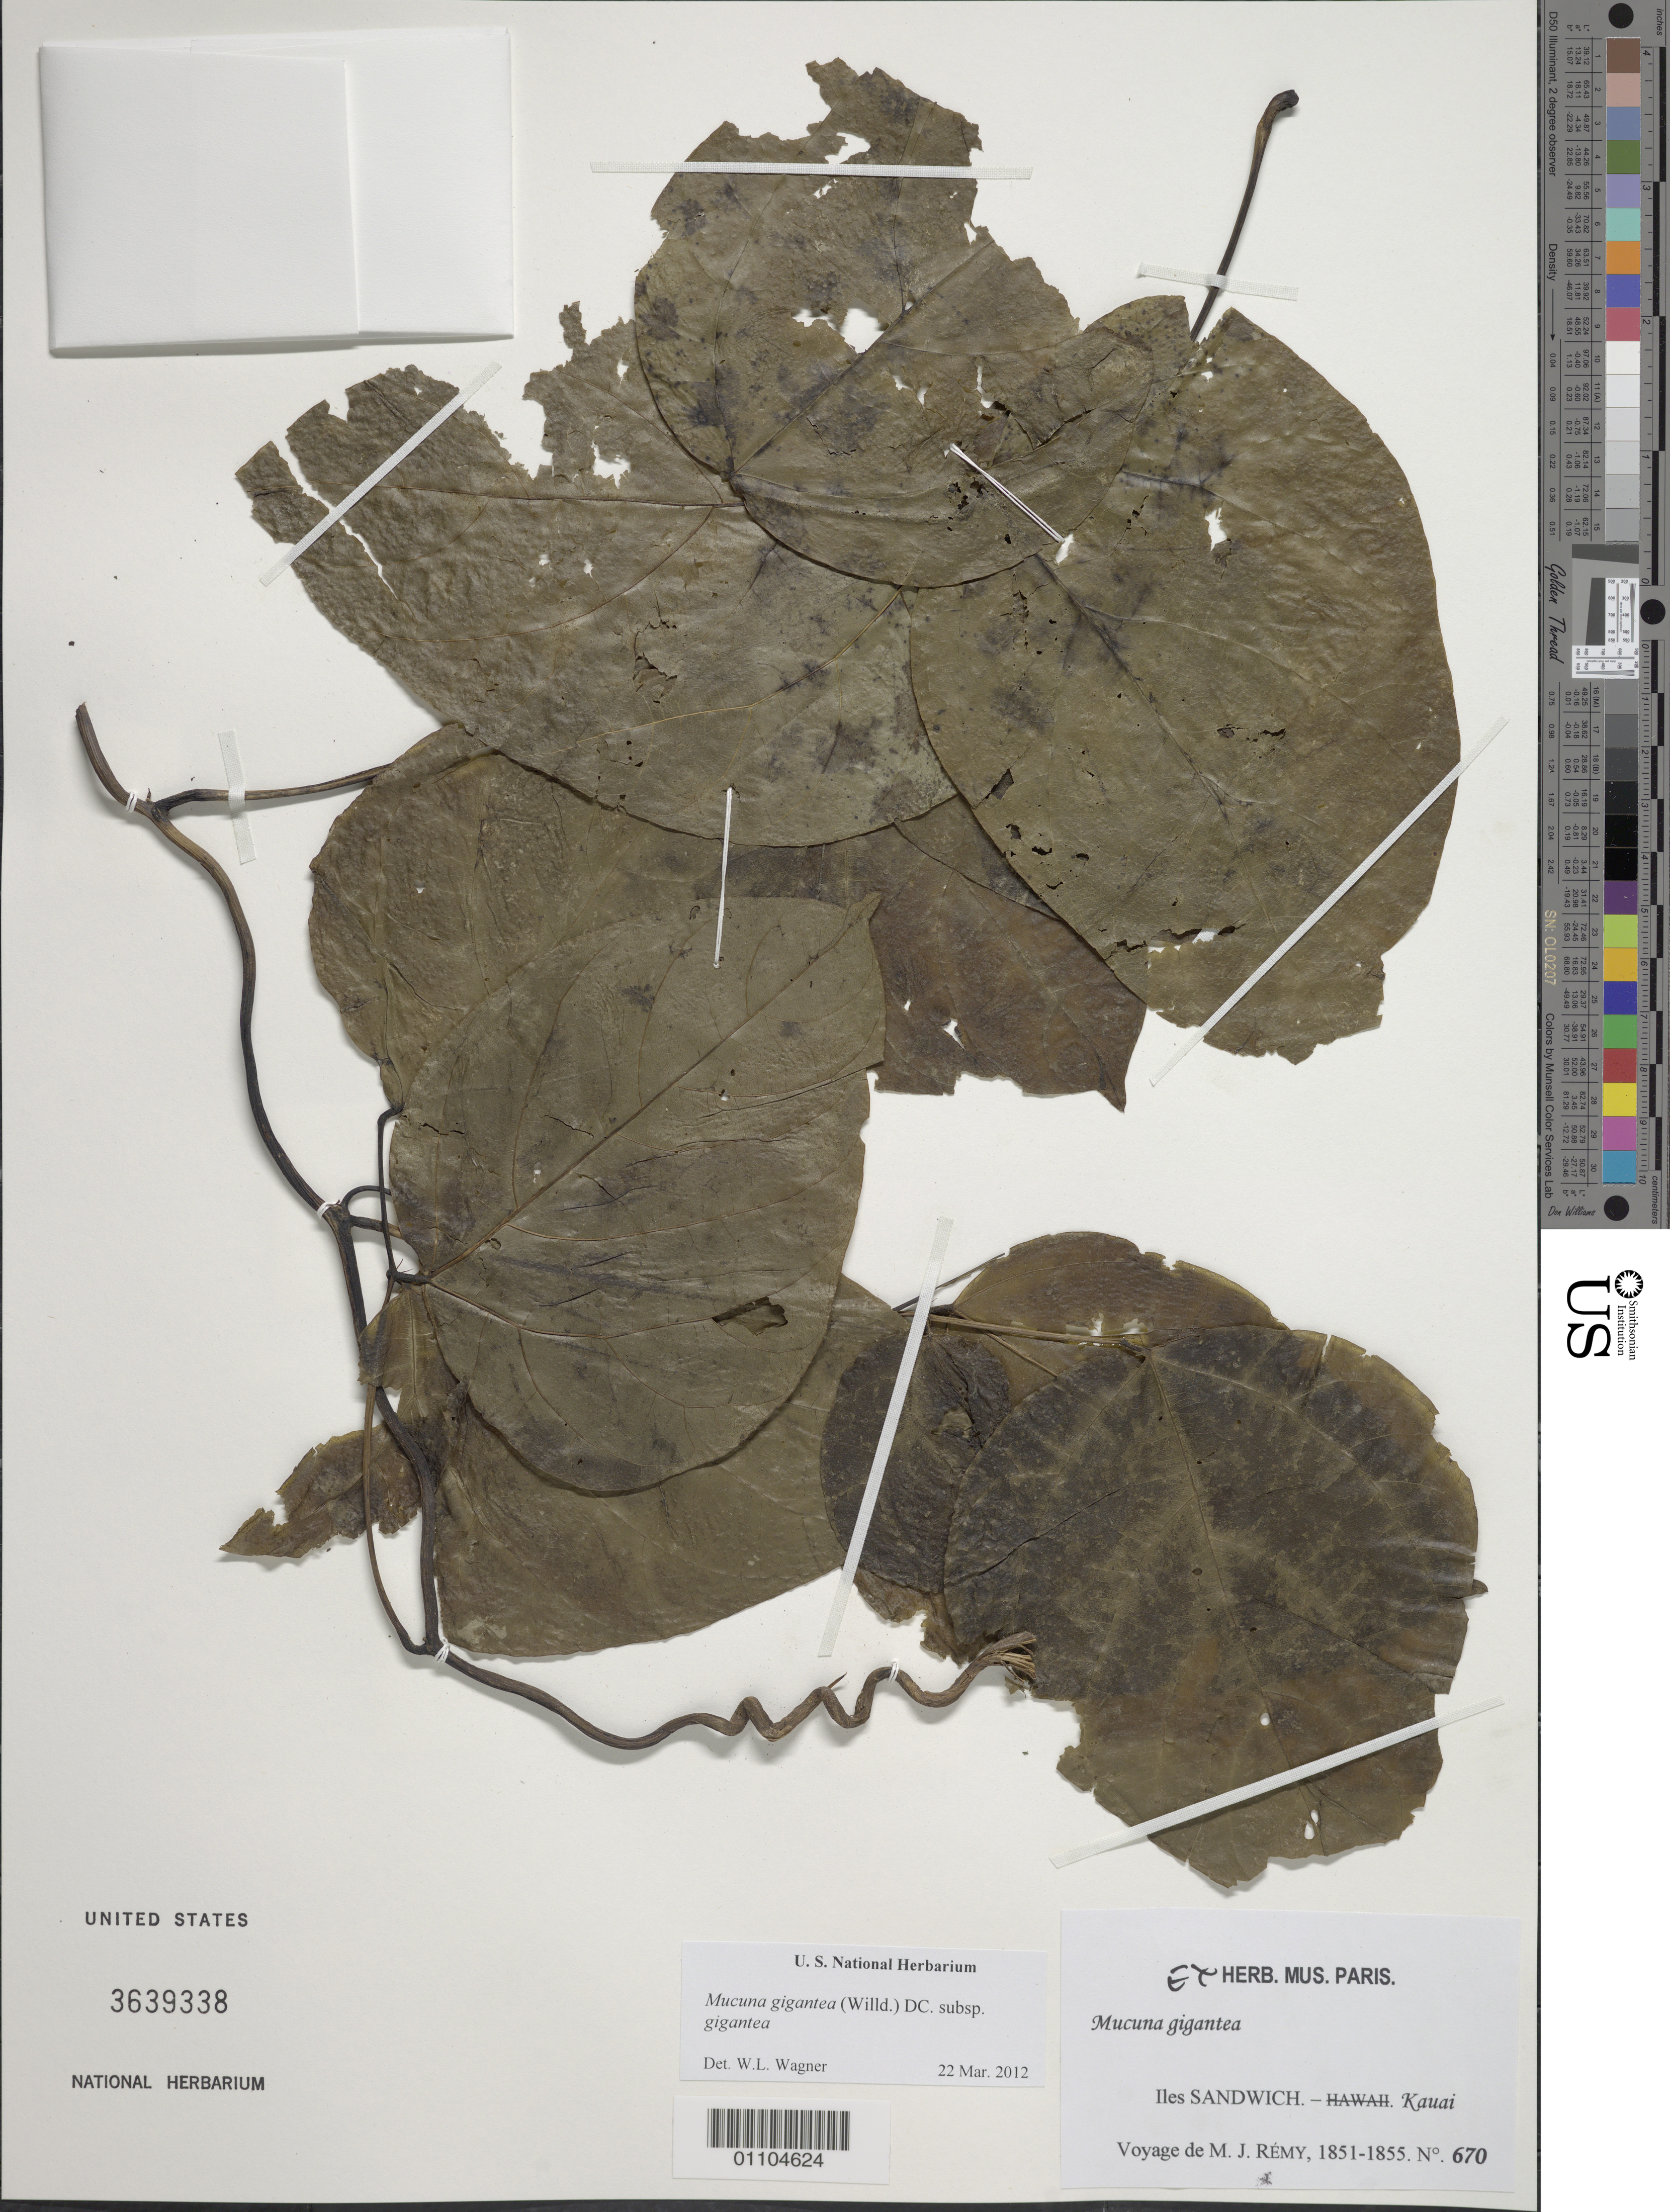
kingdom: Plantae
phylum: Tracheophyta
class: Magnoliopsida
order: Fabales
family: Fabaceae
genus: Mucuna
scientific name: Mucuna gigantea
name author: (Willd.) DC.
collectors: M. J. Remy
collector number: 670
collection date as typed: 1851 to --- 1855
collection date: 1851/1855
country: United States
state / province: Hawaii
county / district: Kauai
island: Kaua'i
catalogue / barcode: US 3639338